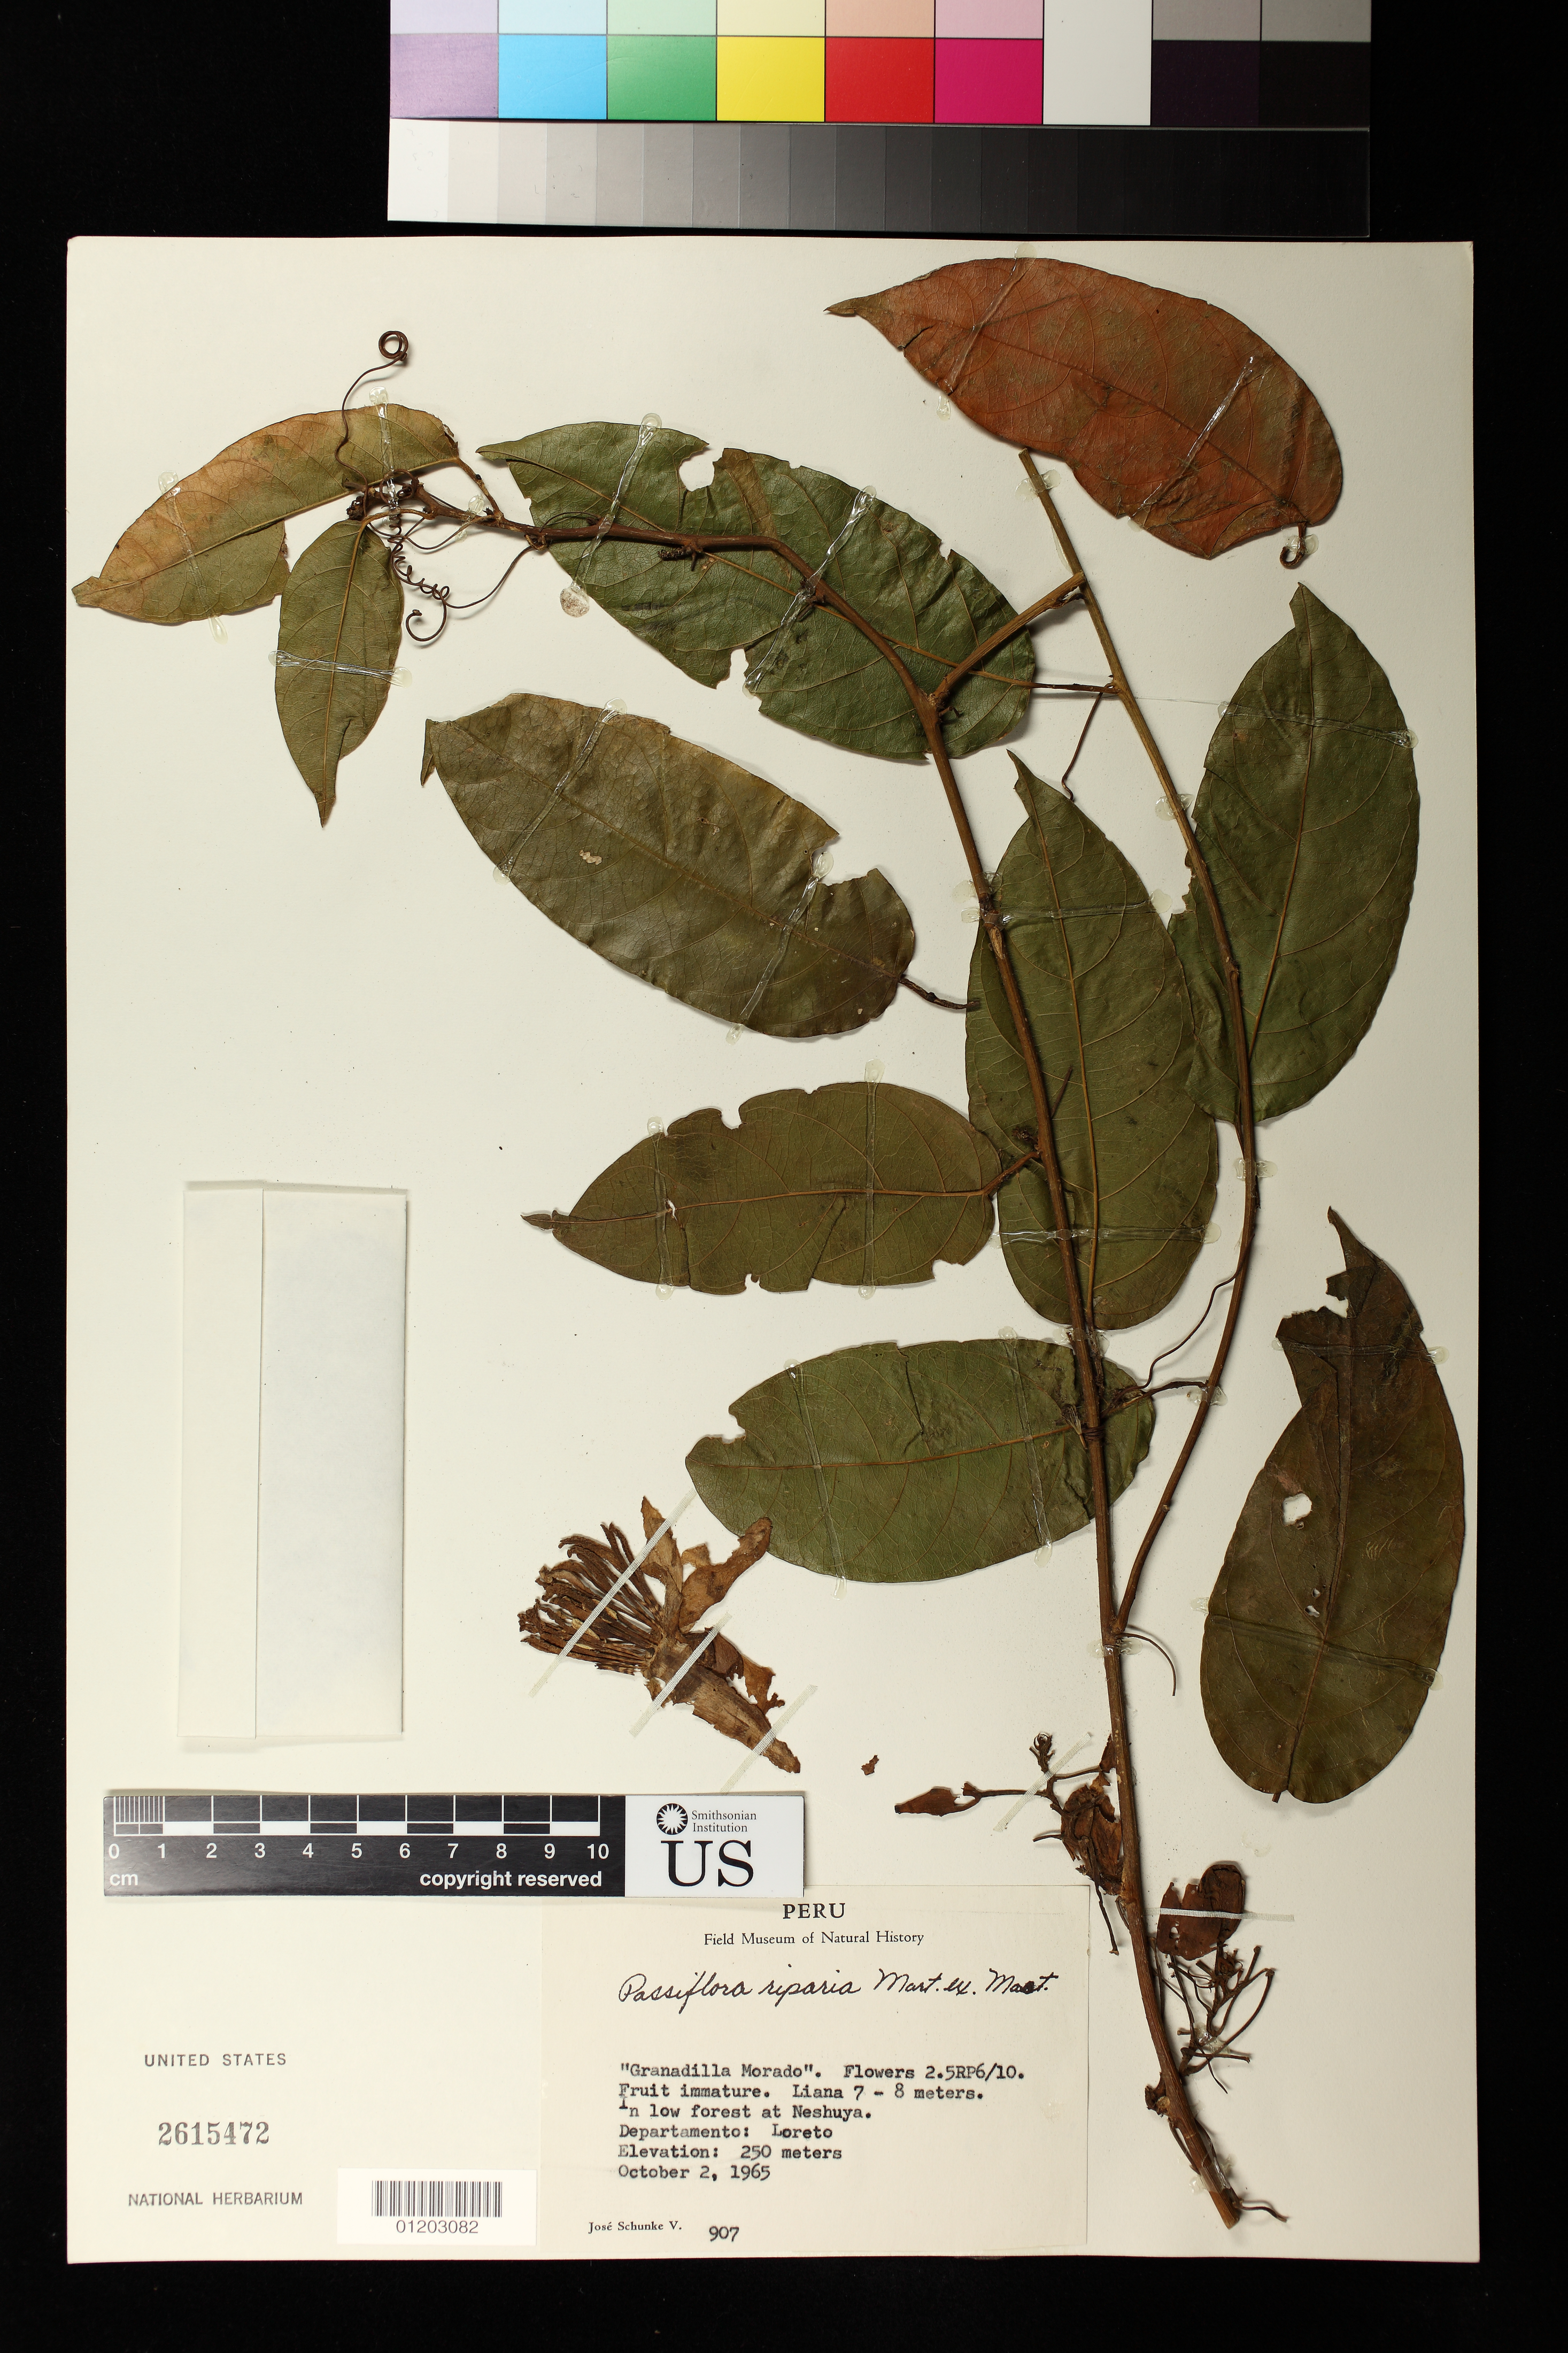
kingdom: Plantae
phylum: Tracheophyta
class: Magnoliopsida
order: Malpighiales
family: Passifloraceae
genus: Passiflora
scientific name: Passiflora riparia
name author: Mart. ex Mast.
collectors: J. Schunke Vigo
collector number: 907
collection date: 1965-10-02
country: Peru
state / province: Ucayali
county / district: Padre Abad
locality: In low forest at Neshuya.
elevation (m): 250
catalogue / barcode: US 2615472